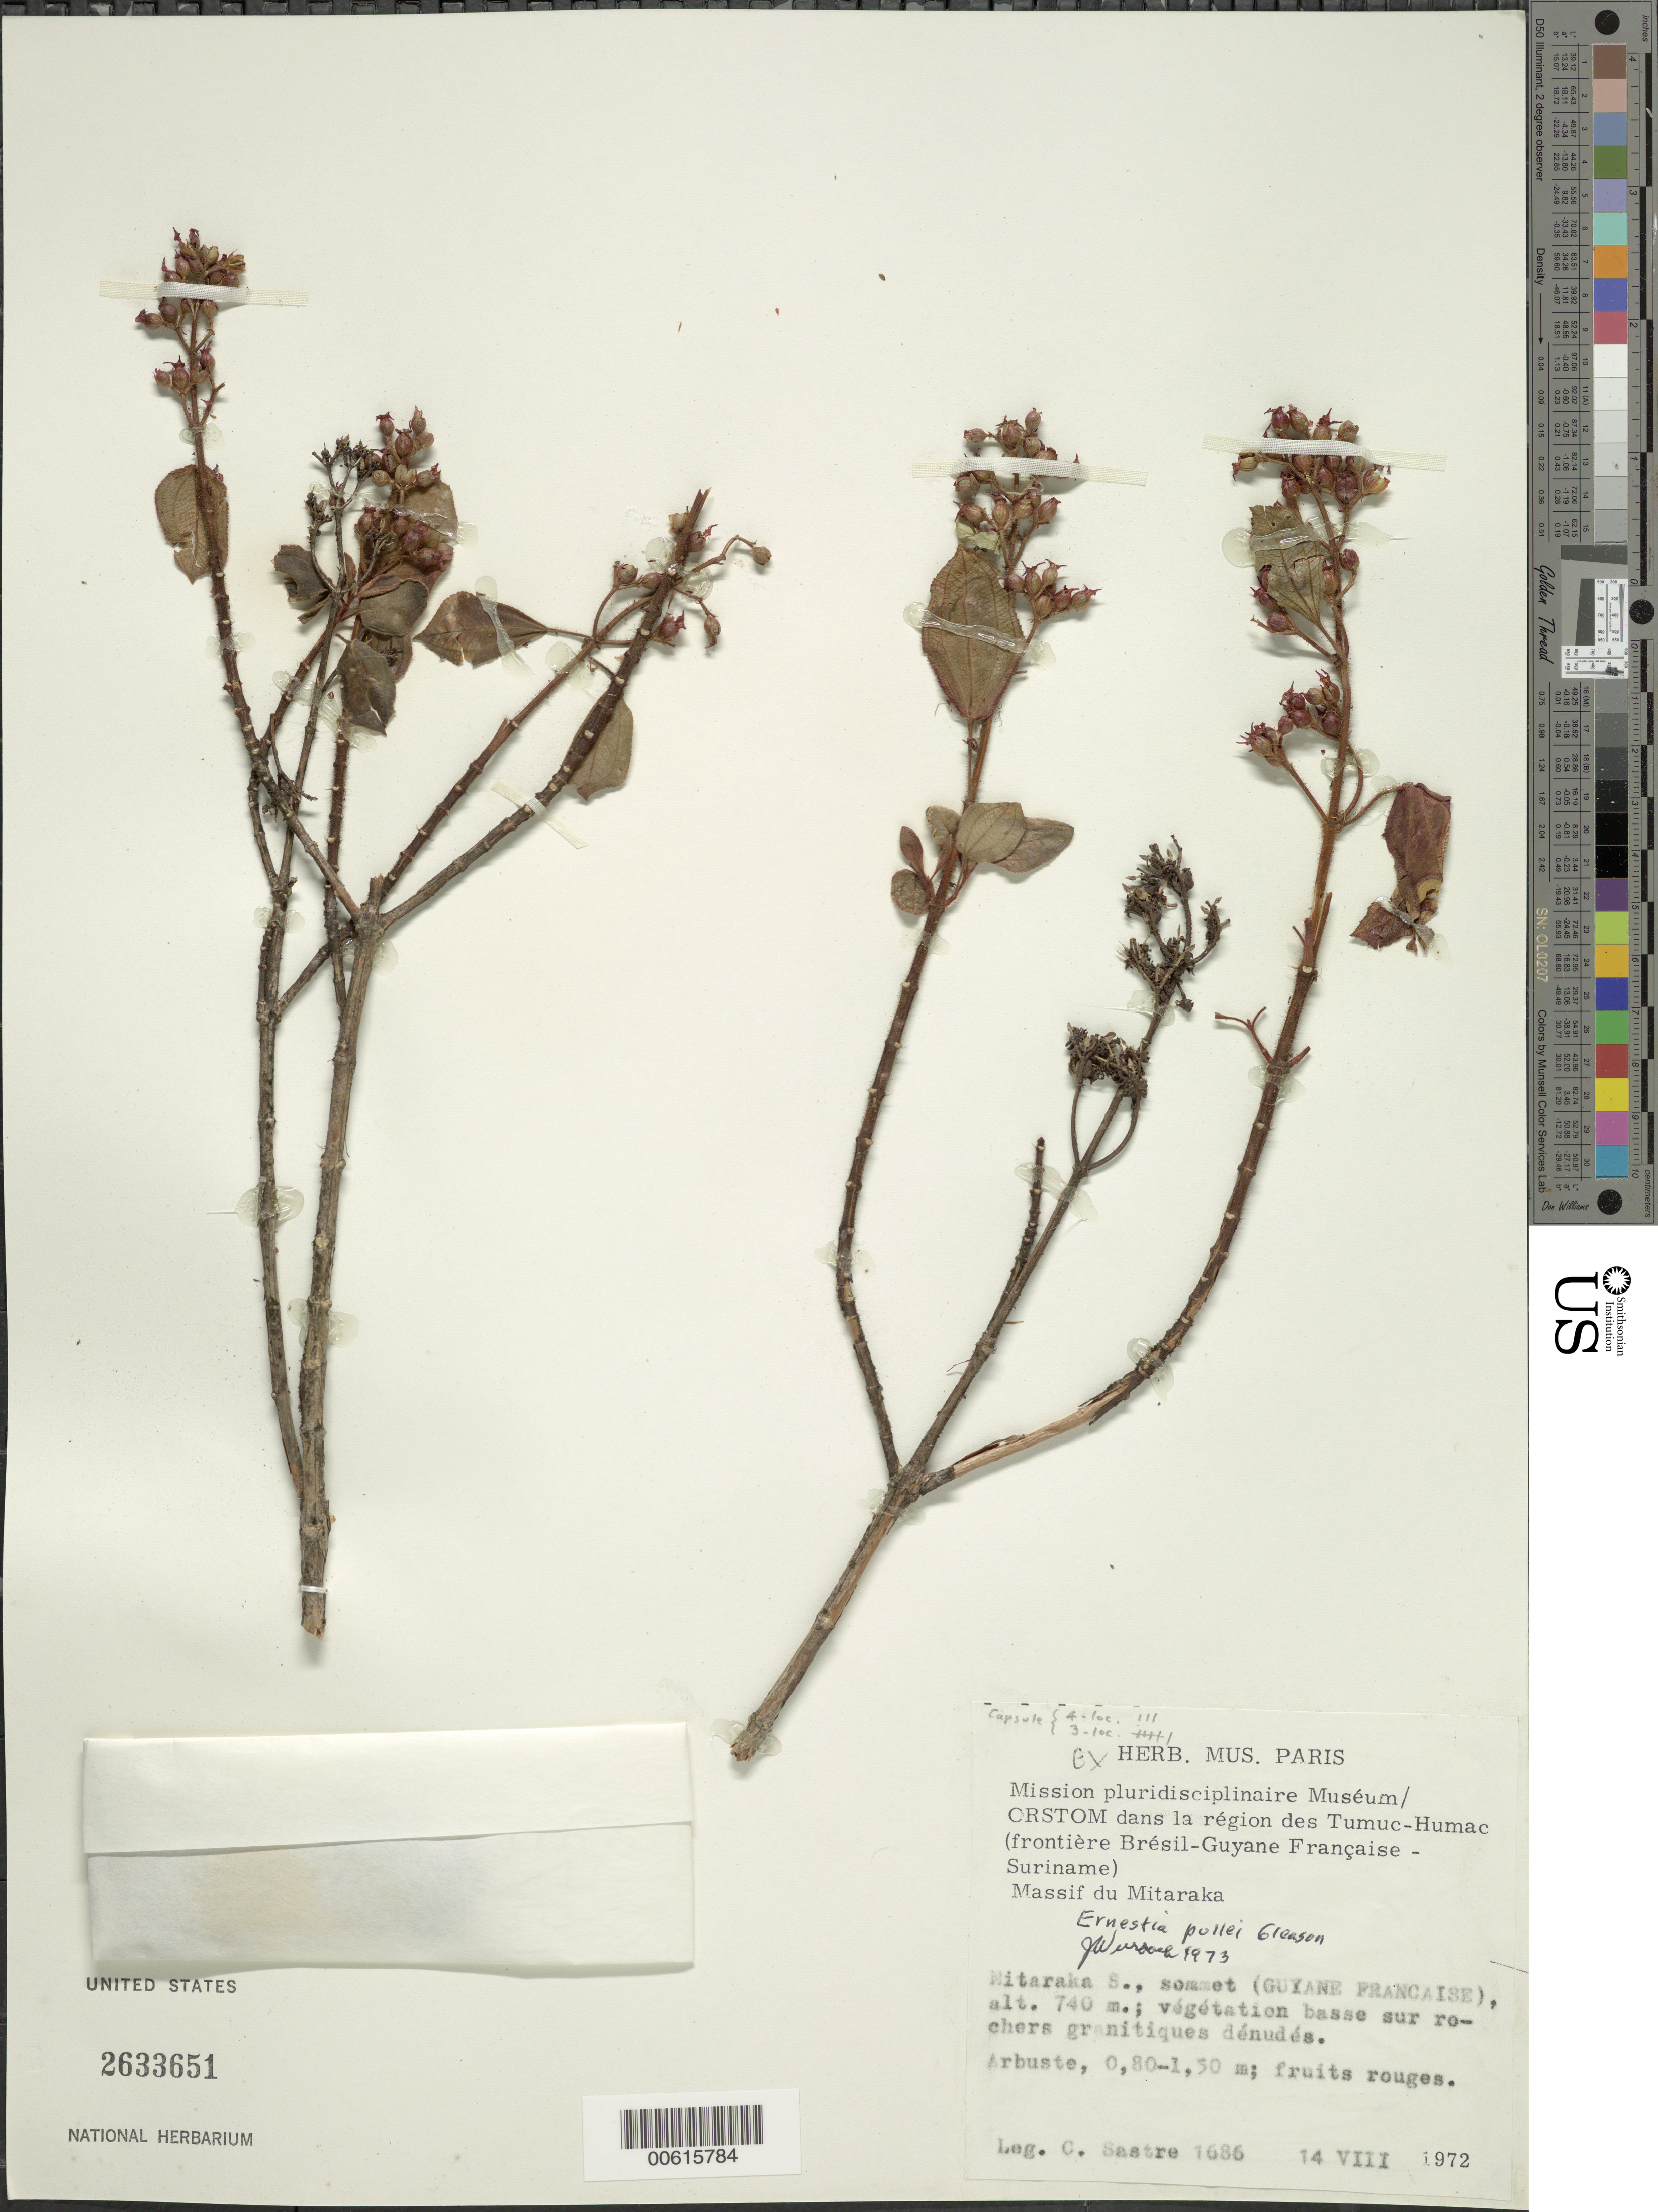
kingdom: Plantae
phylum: Tracheophyta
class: Magnoliopsida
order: Myrtales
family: Melastomataceae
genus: Ernestia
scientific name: Ernestia pullei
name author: Gleason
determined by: Wurdack, John J., (US), US (UNITED STATES)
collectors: C. H. L. Sastre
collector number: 1686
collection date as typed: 14-Aug-72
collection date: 1972-08-14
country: French Guiana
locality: Tumuc-Humac, Massif du Mitaraca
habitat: Vegetation basse sur rochers granitiques denudes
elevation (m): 740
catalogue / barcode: US 2633651